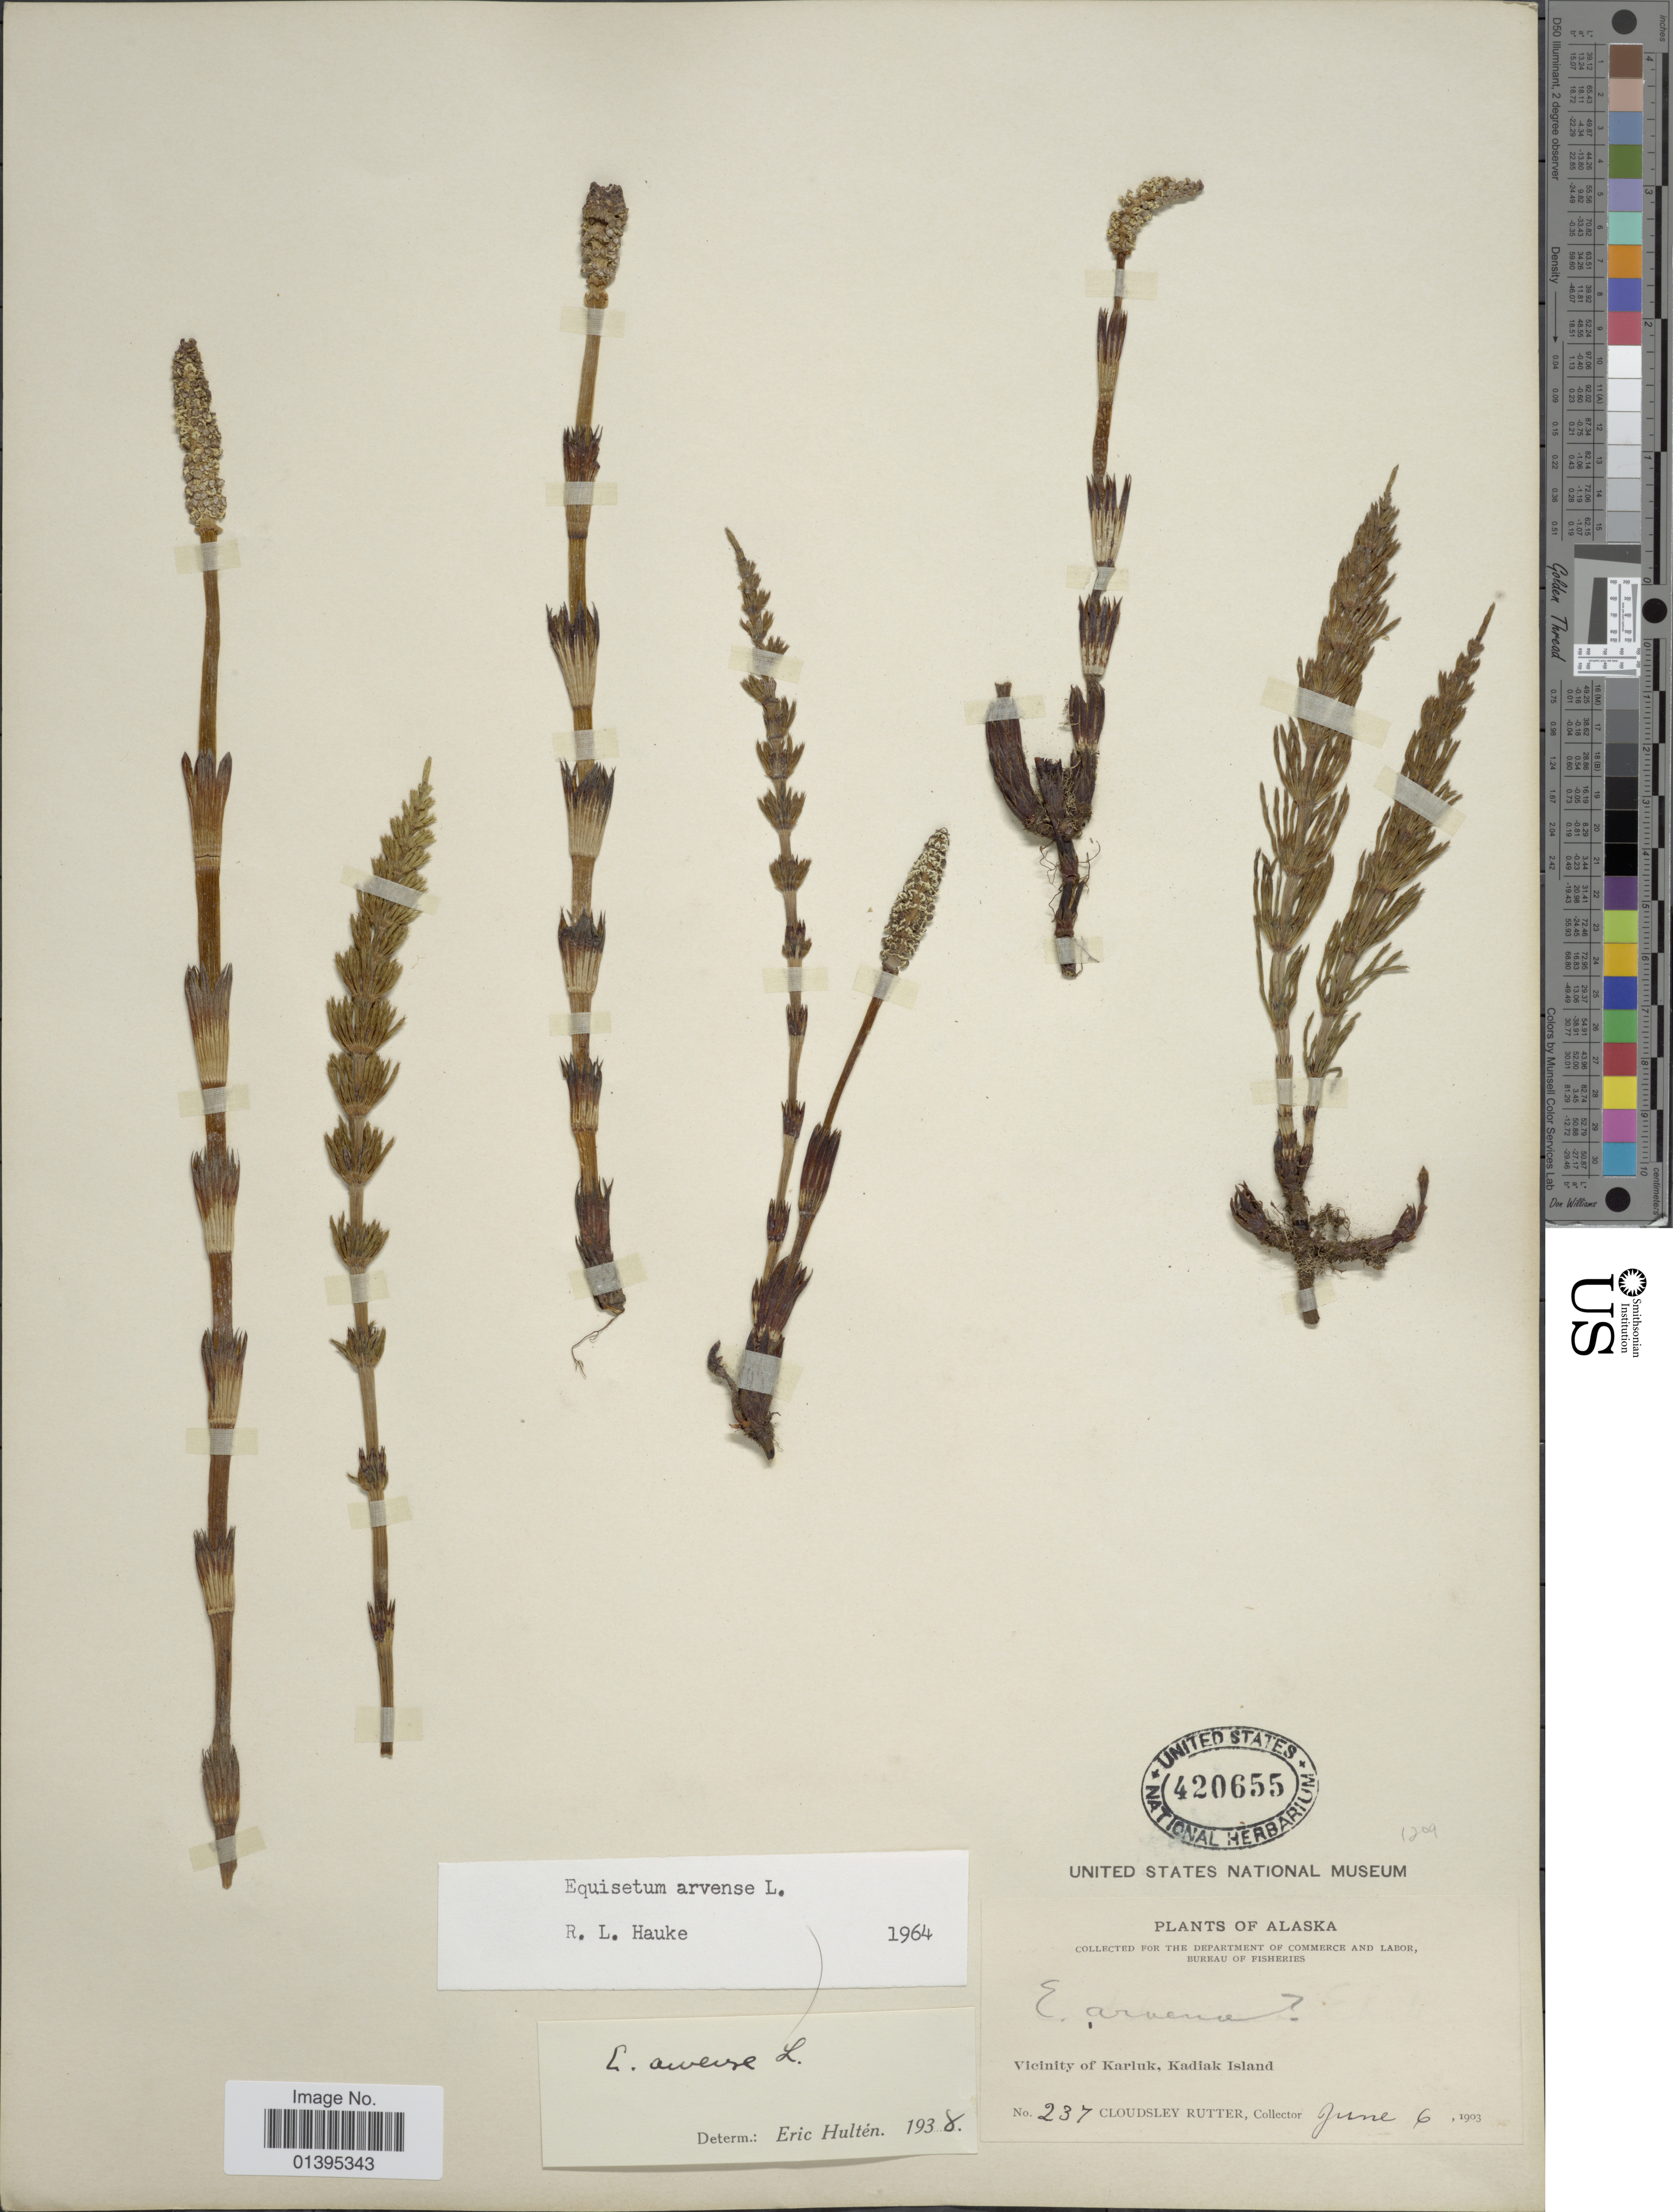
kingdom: Plantae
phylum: Tracheophyta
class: Polypodiopsida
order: Equisetales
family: Equisetaceae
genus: Equisetum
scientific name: Equisetum arvense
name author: L.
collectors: C. Rutter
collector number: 237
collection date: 1903-06-06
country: United States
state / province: Alaska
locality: Vicinity of Karluk, Kadiak Island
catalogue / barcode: US 420655